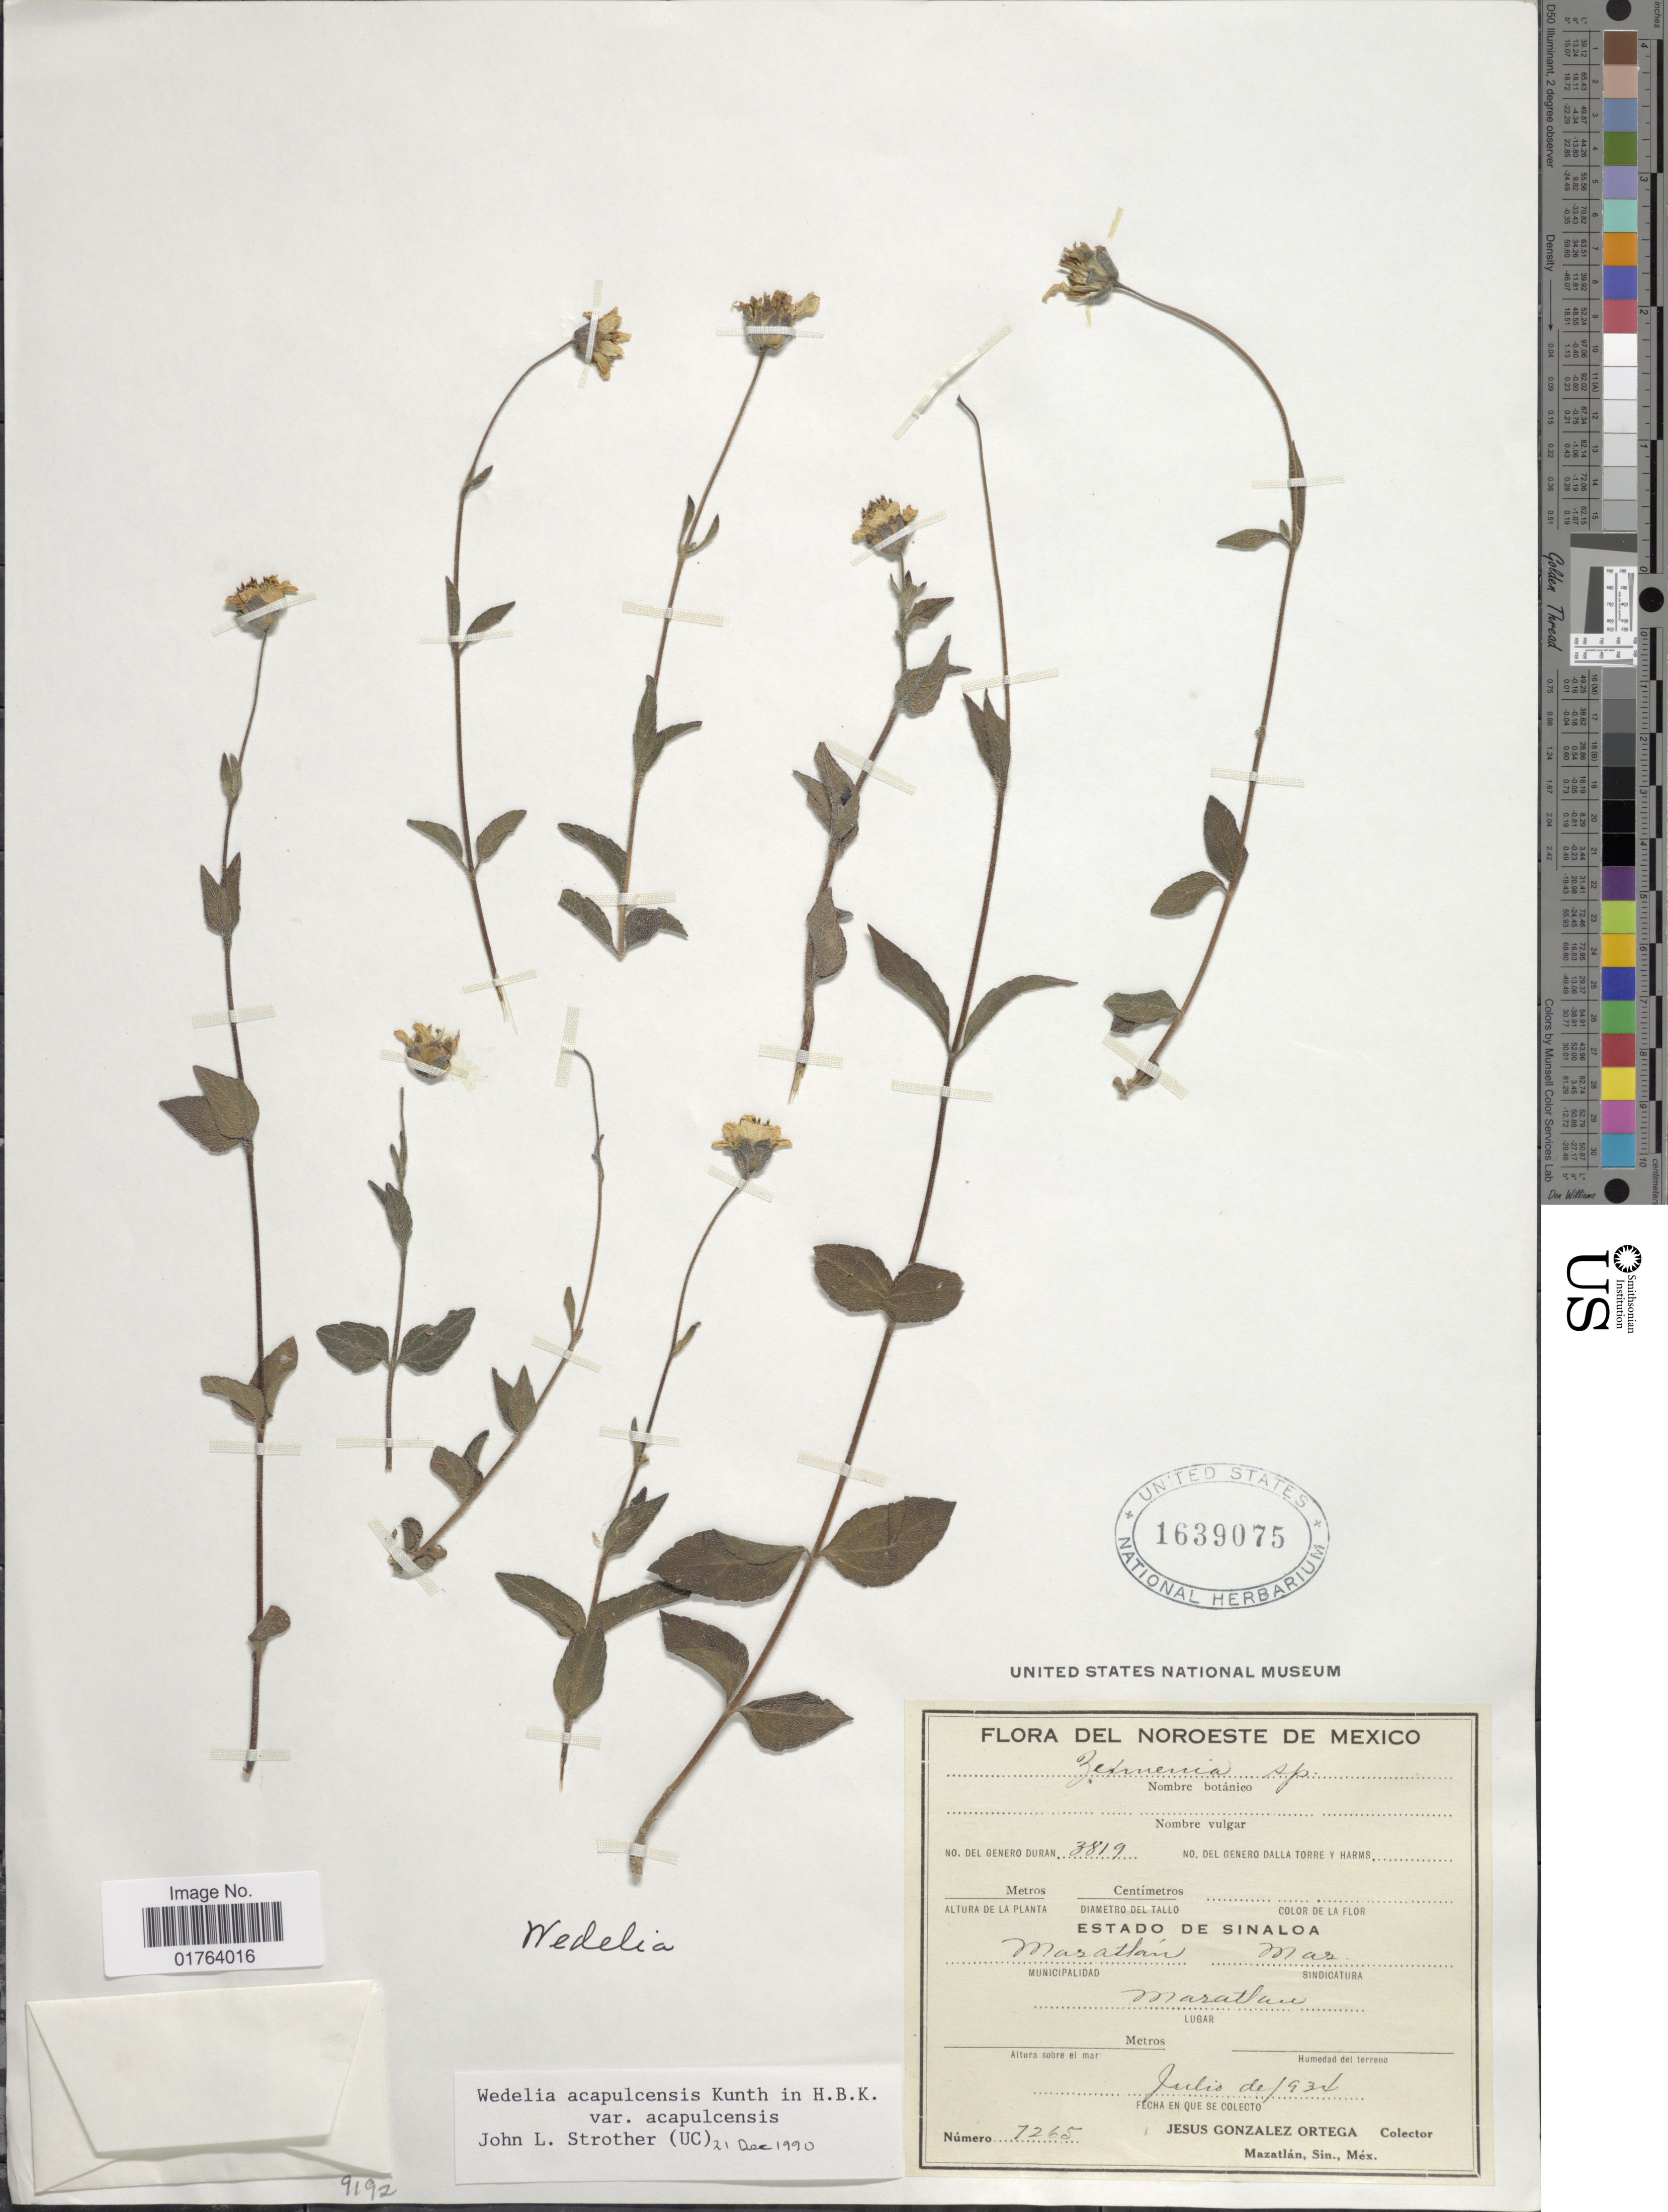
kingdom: Plantae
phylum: Tracheophyta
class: Magnoliopsida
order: Asterales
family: Asteraceae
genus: Wedelia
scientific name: Wedelia acapulcensis var. acapulcensis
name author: Kunth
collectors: J. Ortega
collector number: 7265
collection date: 1934-07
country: Mexico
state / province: Sinaloa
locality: Noroeste de Mexico. Maratlan Mar.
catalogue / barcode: US 1639075